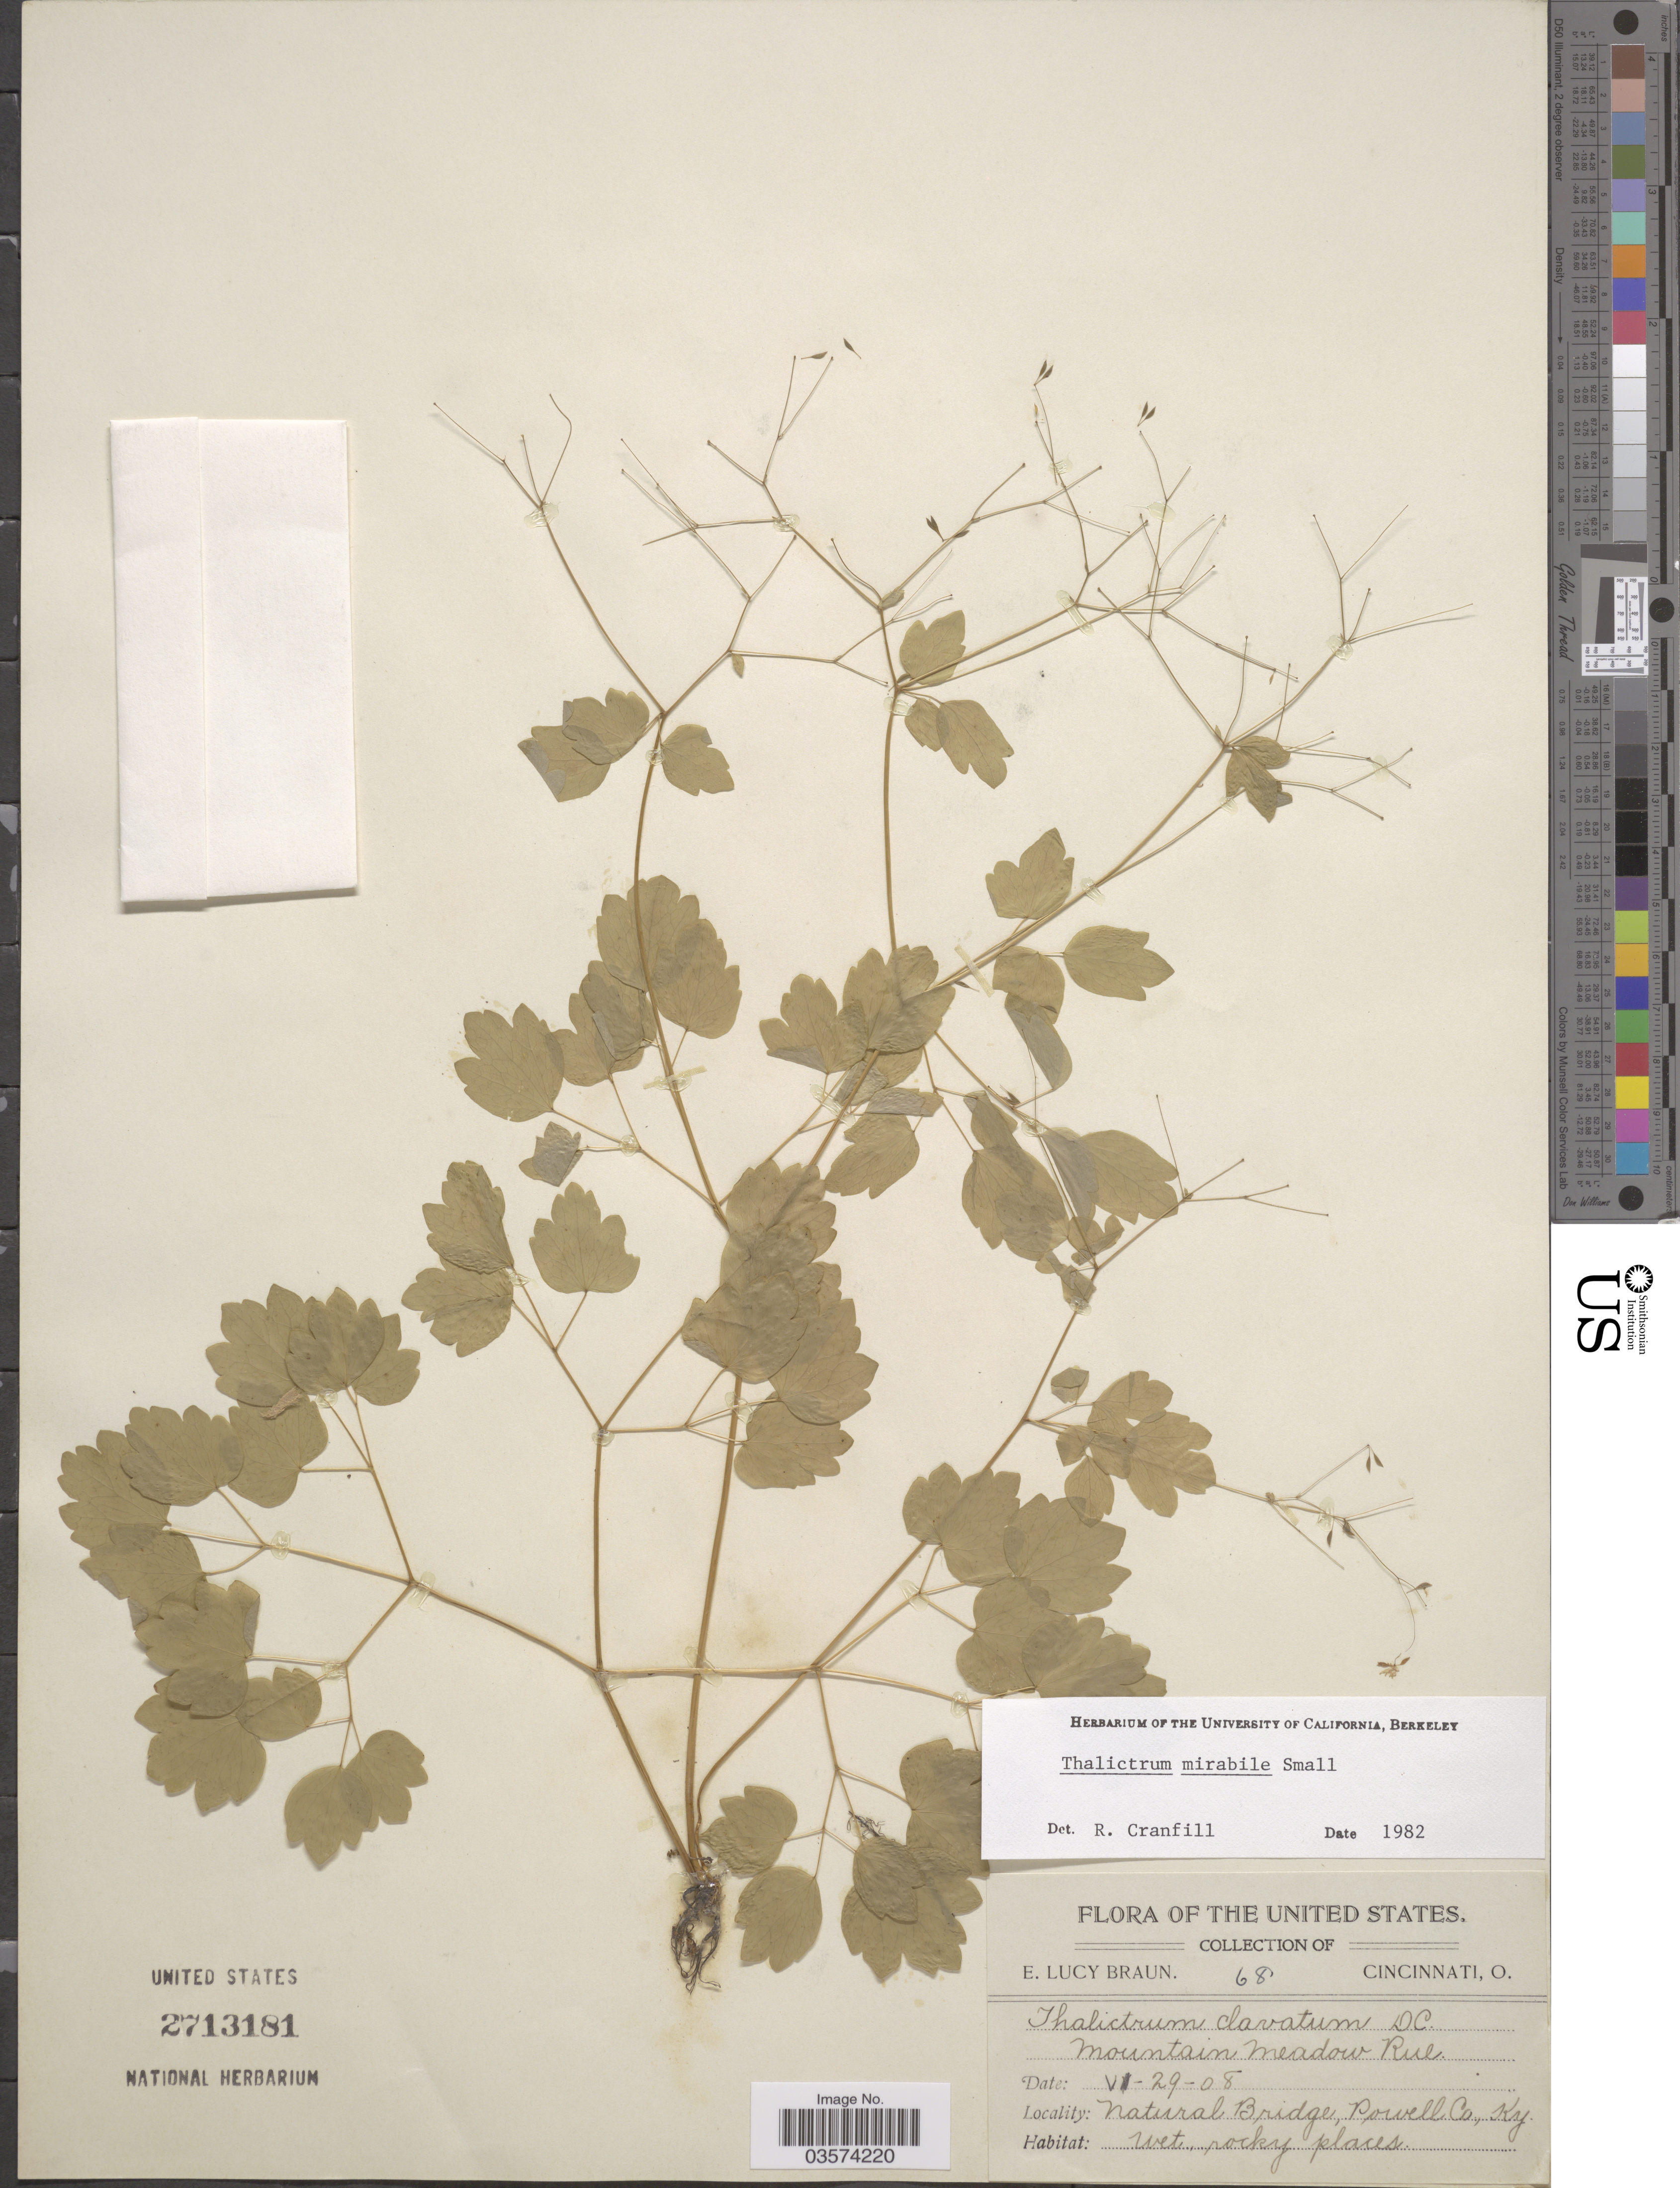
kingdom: Plantae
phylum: Tracheophyta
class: Magnoliopsida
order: Ranunculales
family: Ranunculaceae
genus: Thalictrum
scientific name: Thalictrum mirabile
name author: Small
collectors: E. L. Braun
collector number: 68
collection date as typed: Transcribed d/m/y: 29/6/8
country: United States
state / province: Kentucky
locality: Natural Bridge, Powell Co.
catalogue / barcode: US 2713181